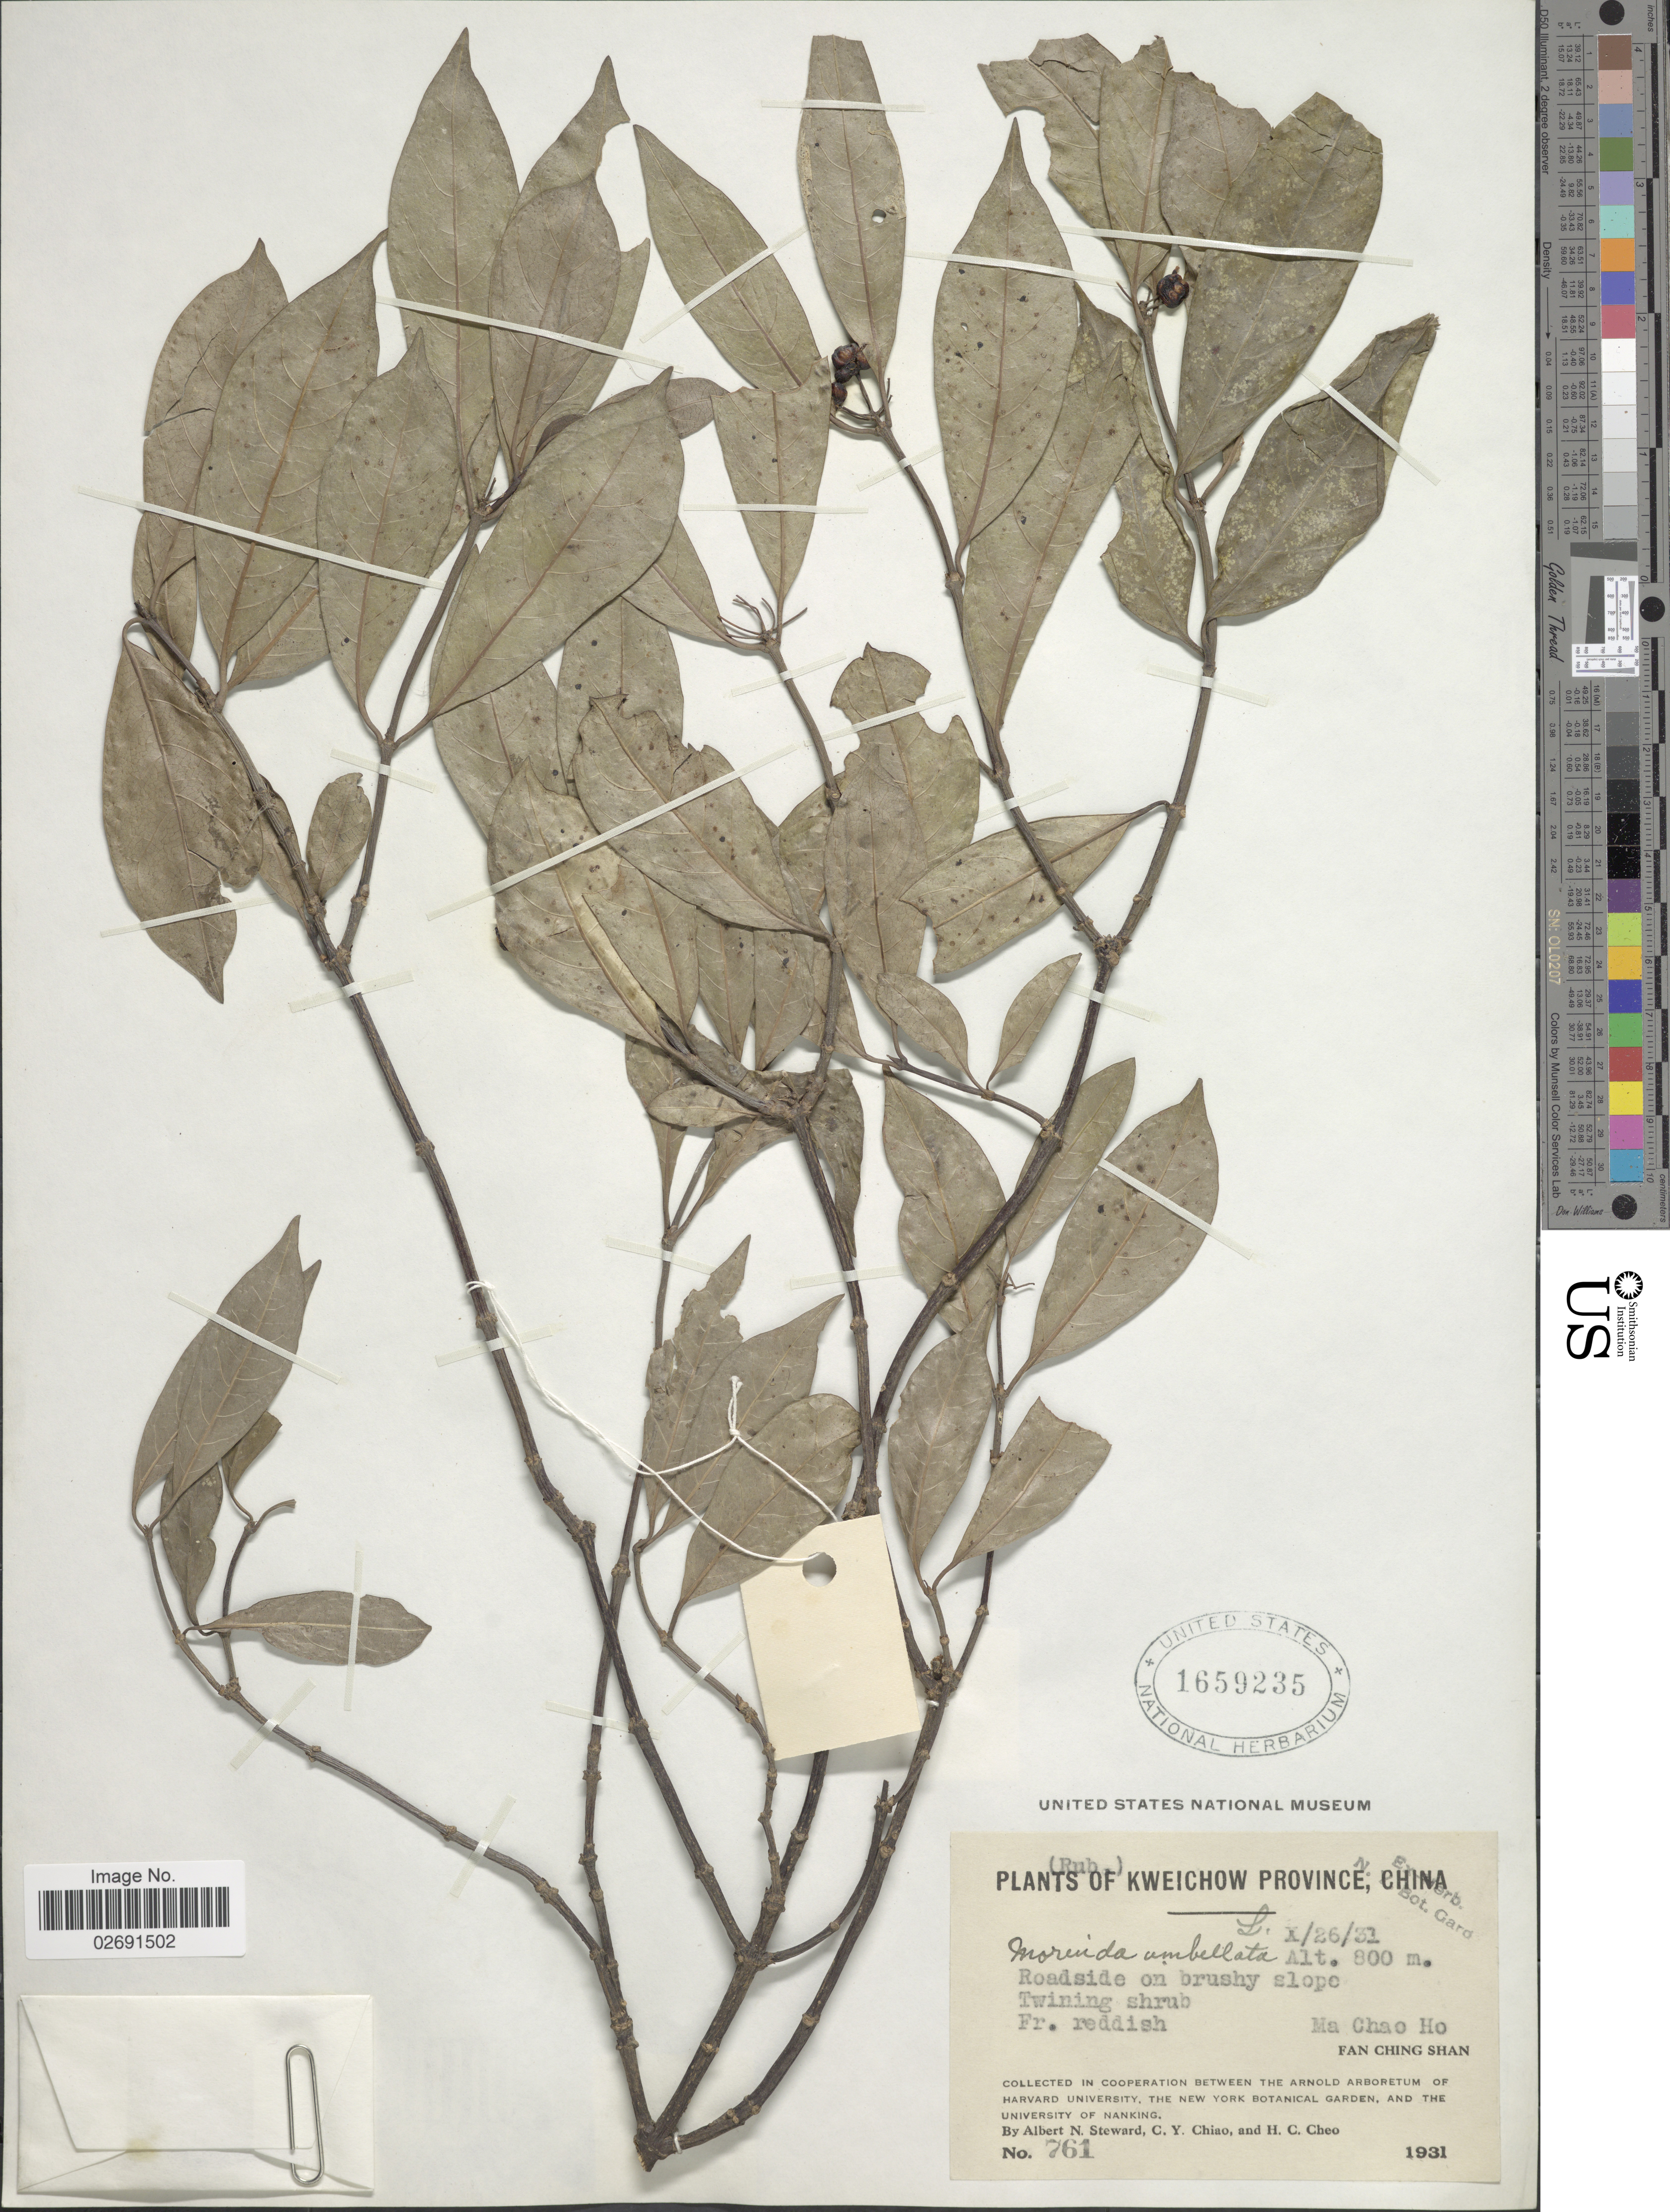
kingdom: Plantae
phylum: Tracheophyta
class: Magnoliopsida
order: Gentianales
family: Rubiaceae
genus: Gynochthodes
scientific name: Gynochthodes umbellata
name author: (L.) Razafim. & B. Bremer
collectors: A. N. Steward, C. Y. Chiao & H. Cheo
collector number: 761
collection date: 1931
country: China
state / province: Guizhou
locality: Kweichow Province, roadside on brushy slope, Ma Chao Ho, Fan Ching Shan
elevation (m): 800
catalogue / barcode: US 1659235